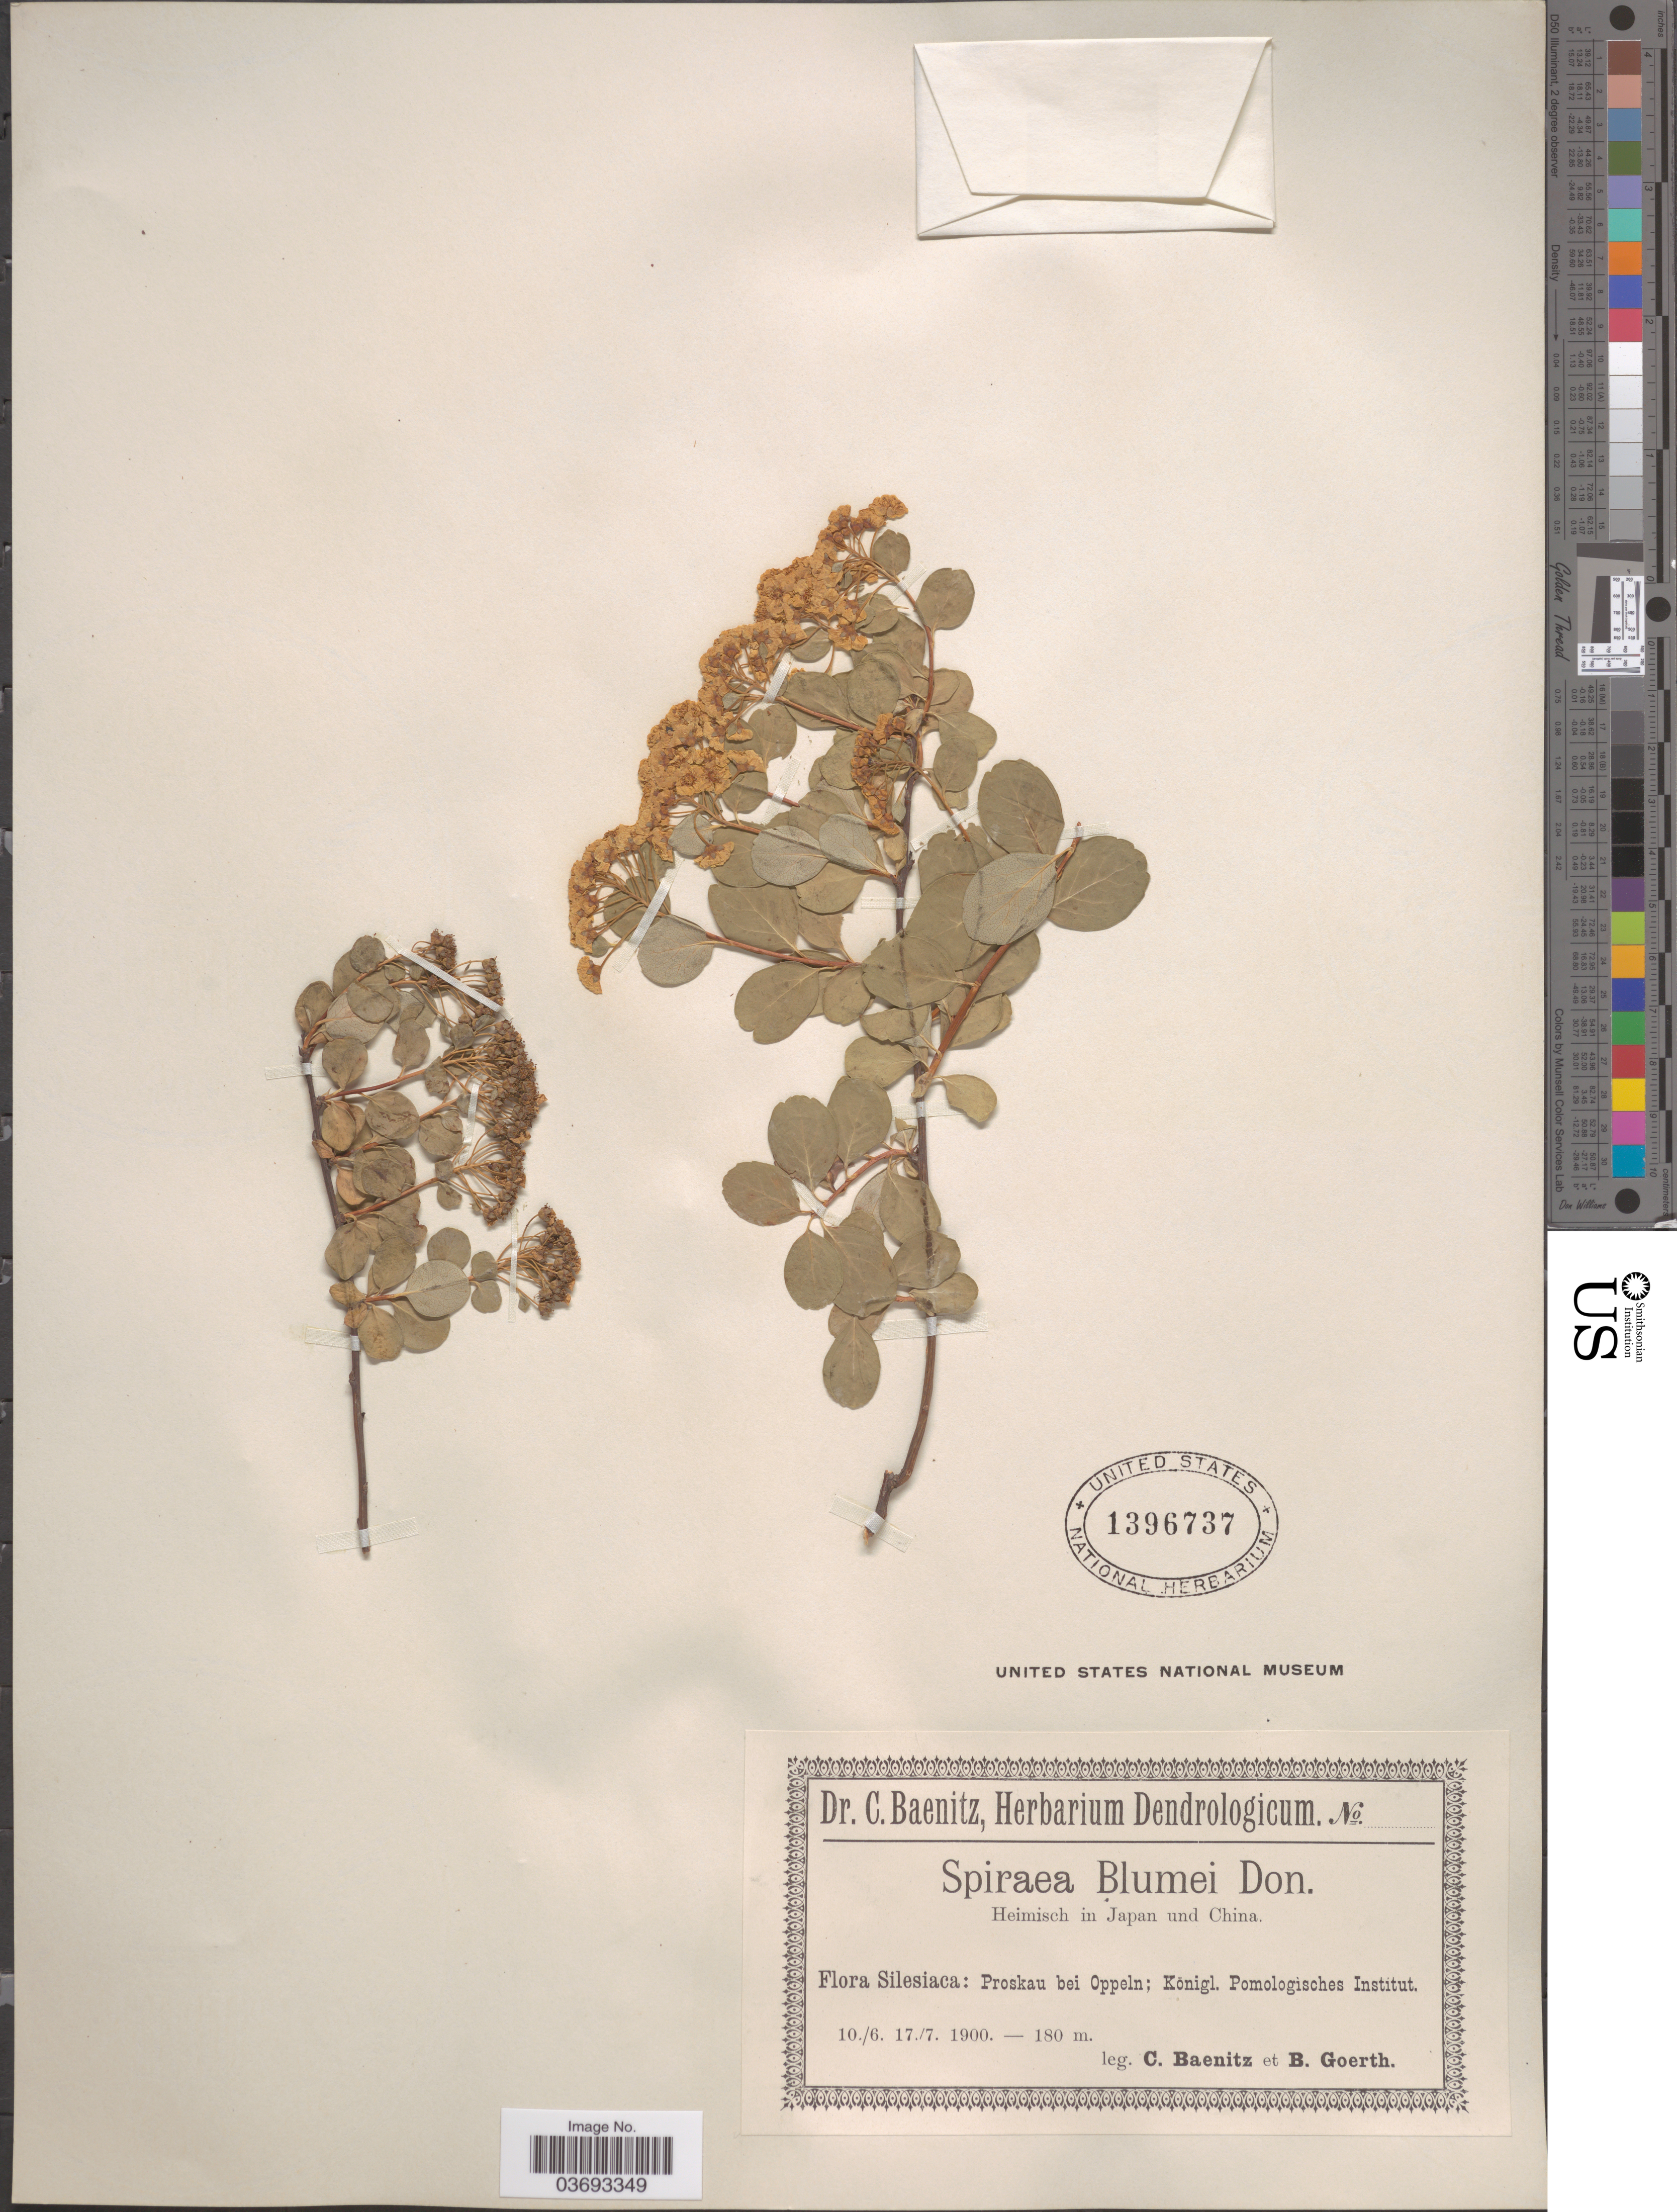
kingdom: Plantae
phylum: Tracheophyta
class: Magnoliopsida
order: Rosales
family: Rosaceae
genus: Spiraea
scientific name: Spiraea blumei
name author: G. Don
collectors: C. G. Baenitz & B. Goerth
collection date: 1900-06-10/1900-07-17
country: Poland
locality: Silesiaca: Proskau bei Oppeln; Königl. Pomologisches Institut.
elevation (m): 180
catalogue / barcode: US 1396737